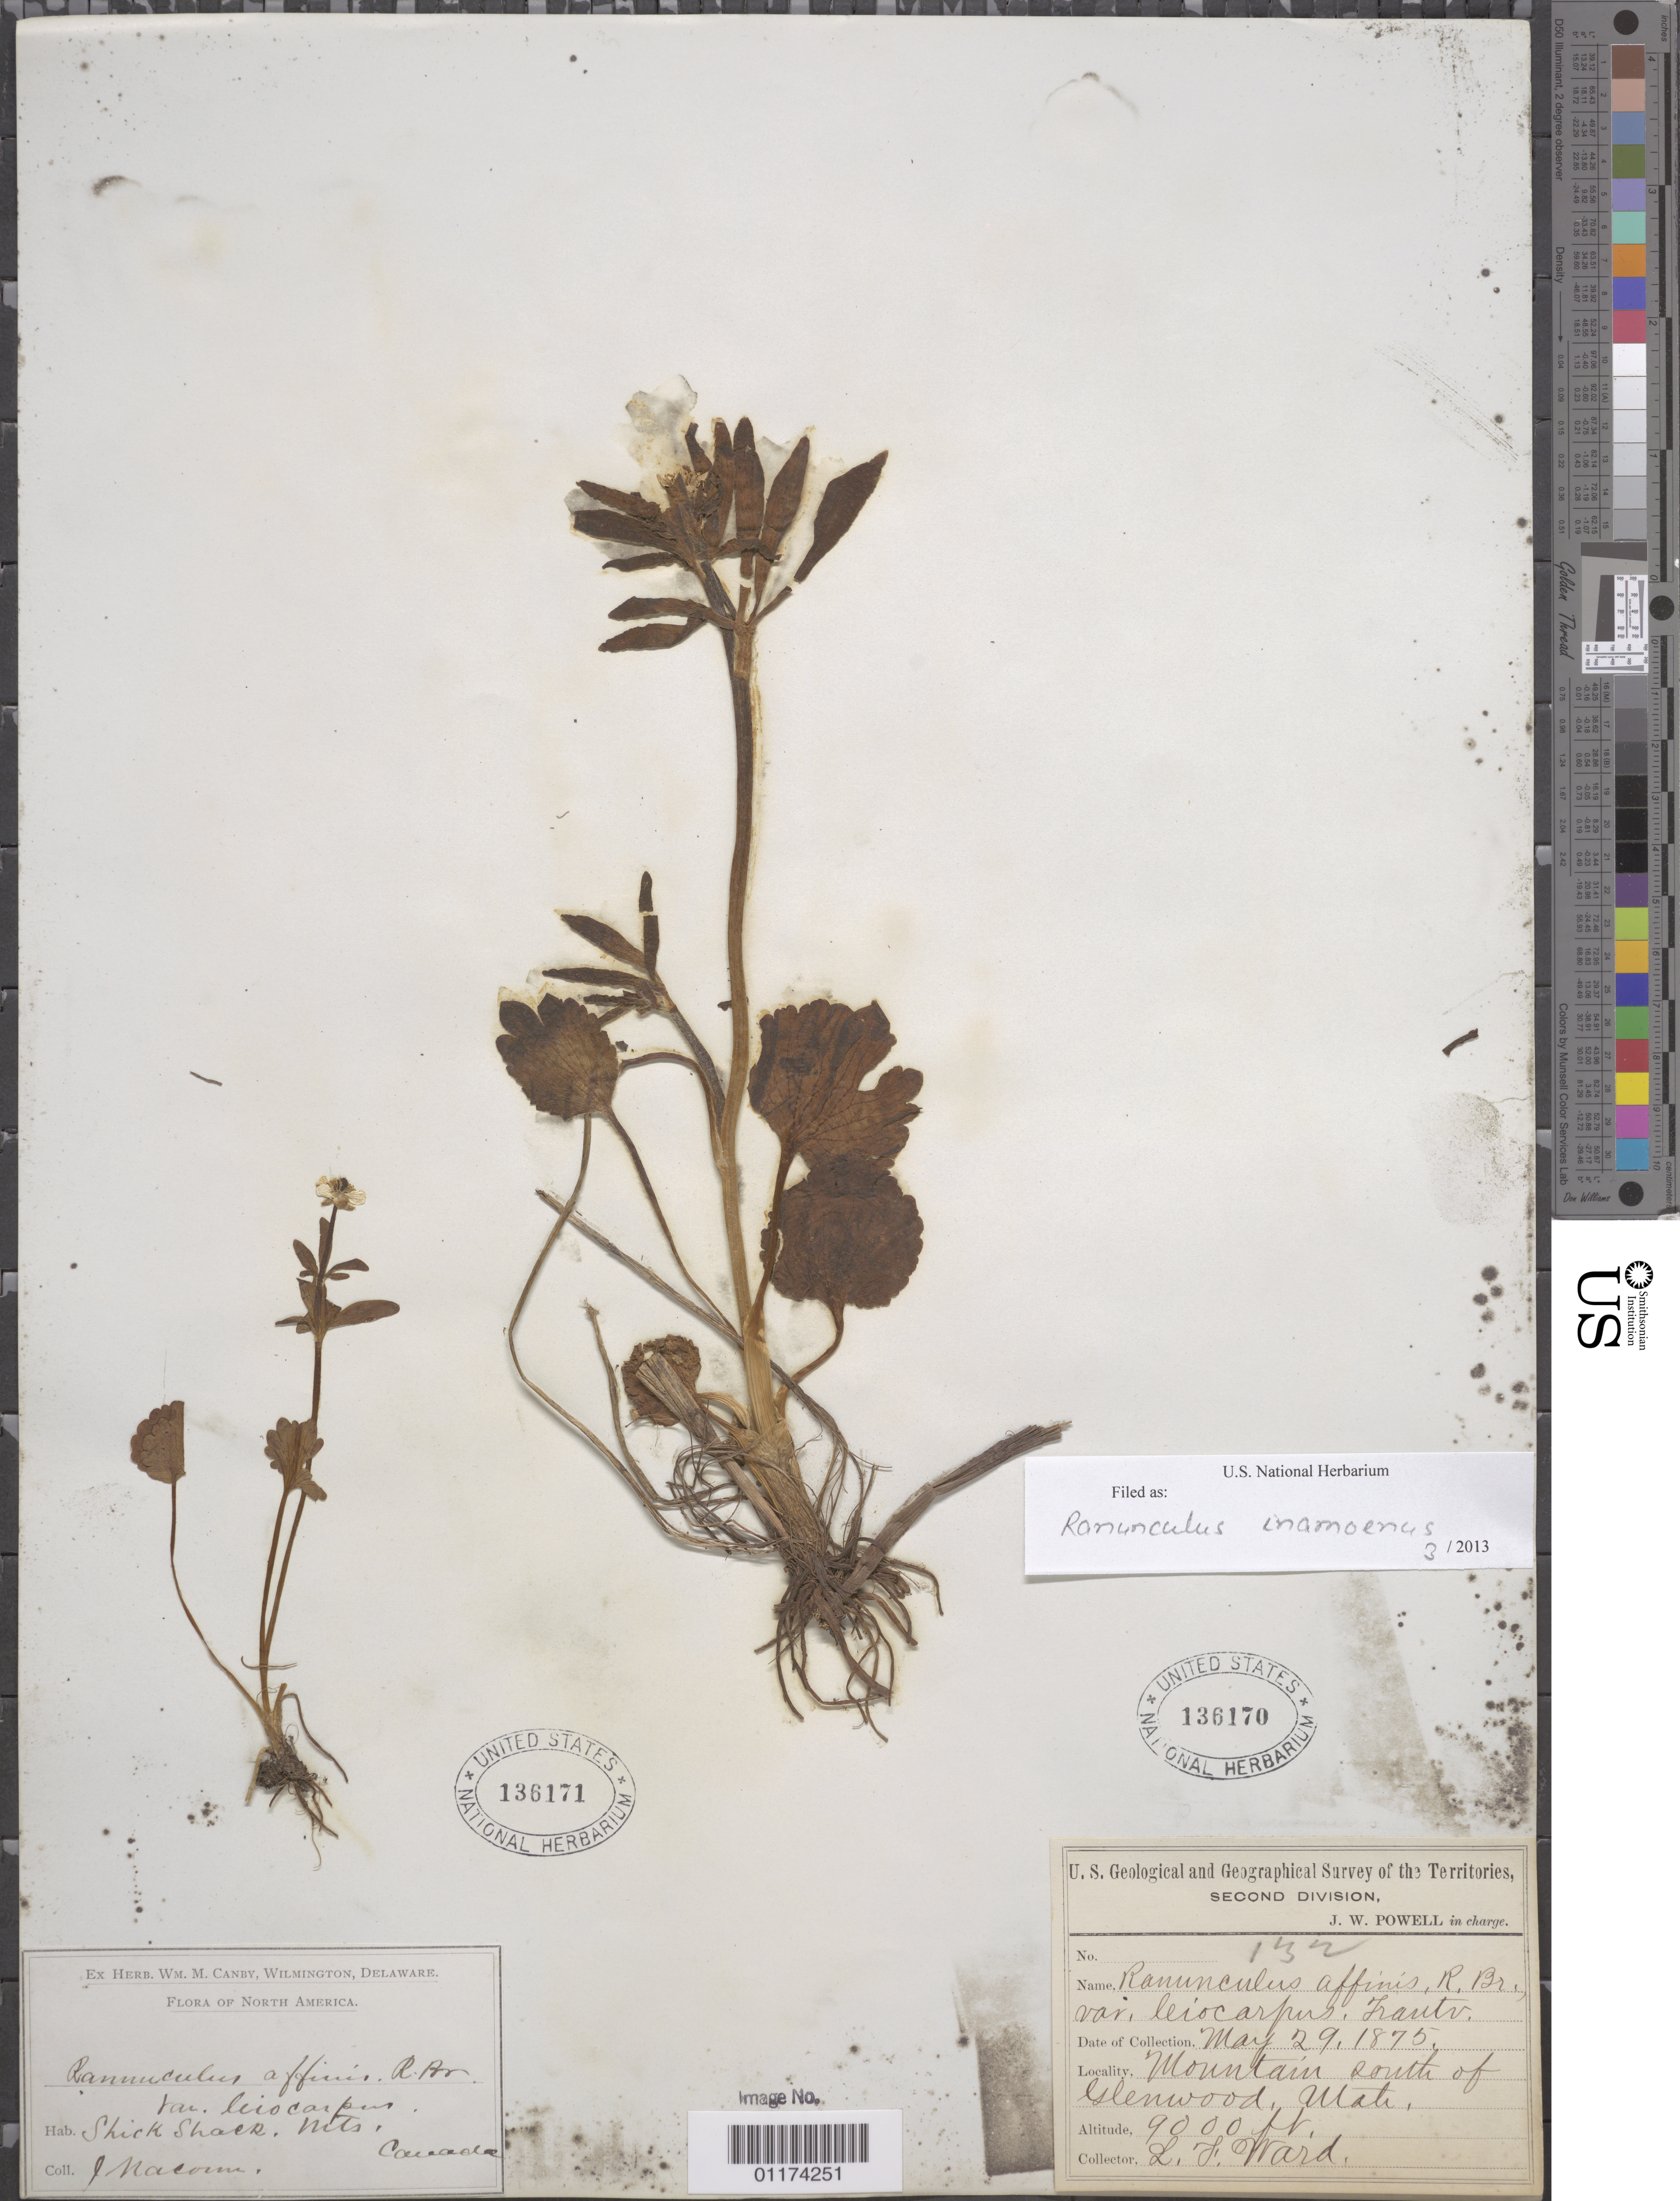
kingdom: Plantae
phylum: Tracheophyta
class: Magnoliopsida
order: Ranunculales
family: Ranunculaceae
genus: Ranunculus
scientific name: Ranunculus inamoenus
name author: Greene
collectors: L. F. Ward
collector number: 132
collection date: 1875-05-29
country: United States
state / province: Utah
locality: Mountains South of Glenwood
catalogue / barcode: US 136170